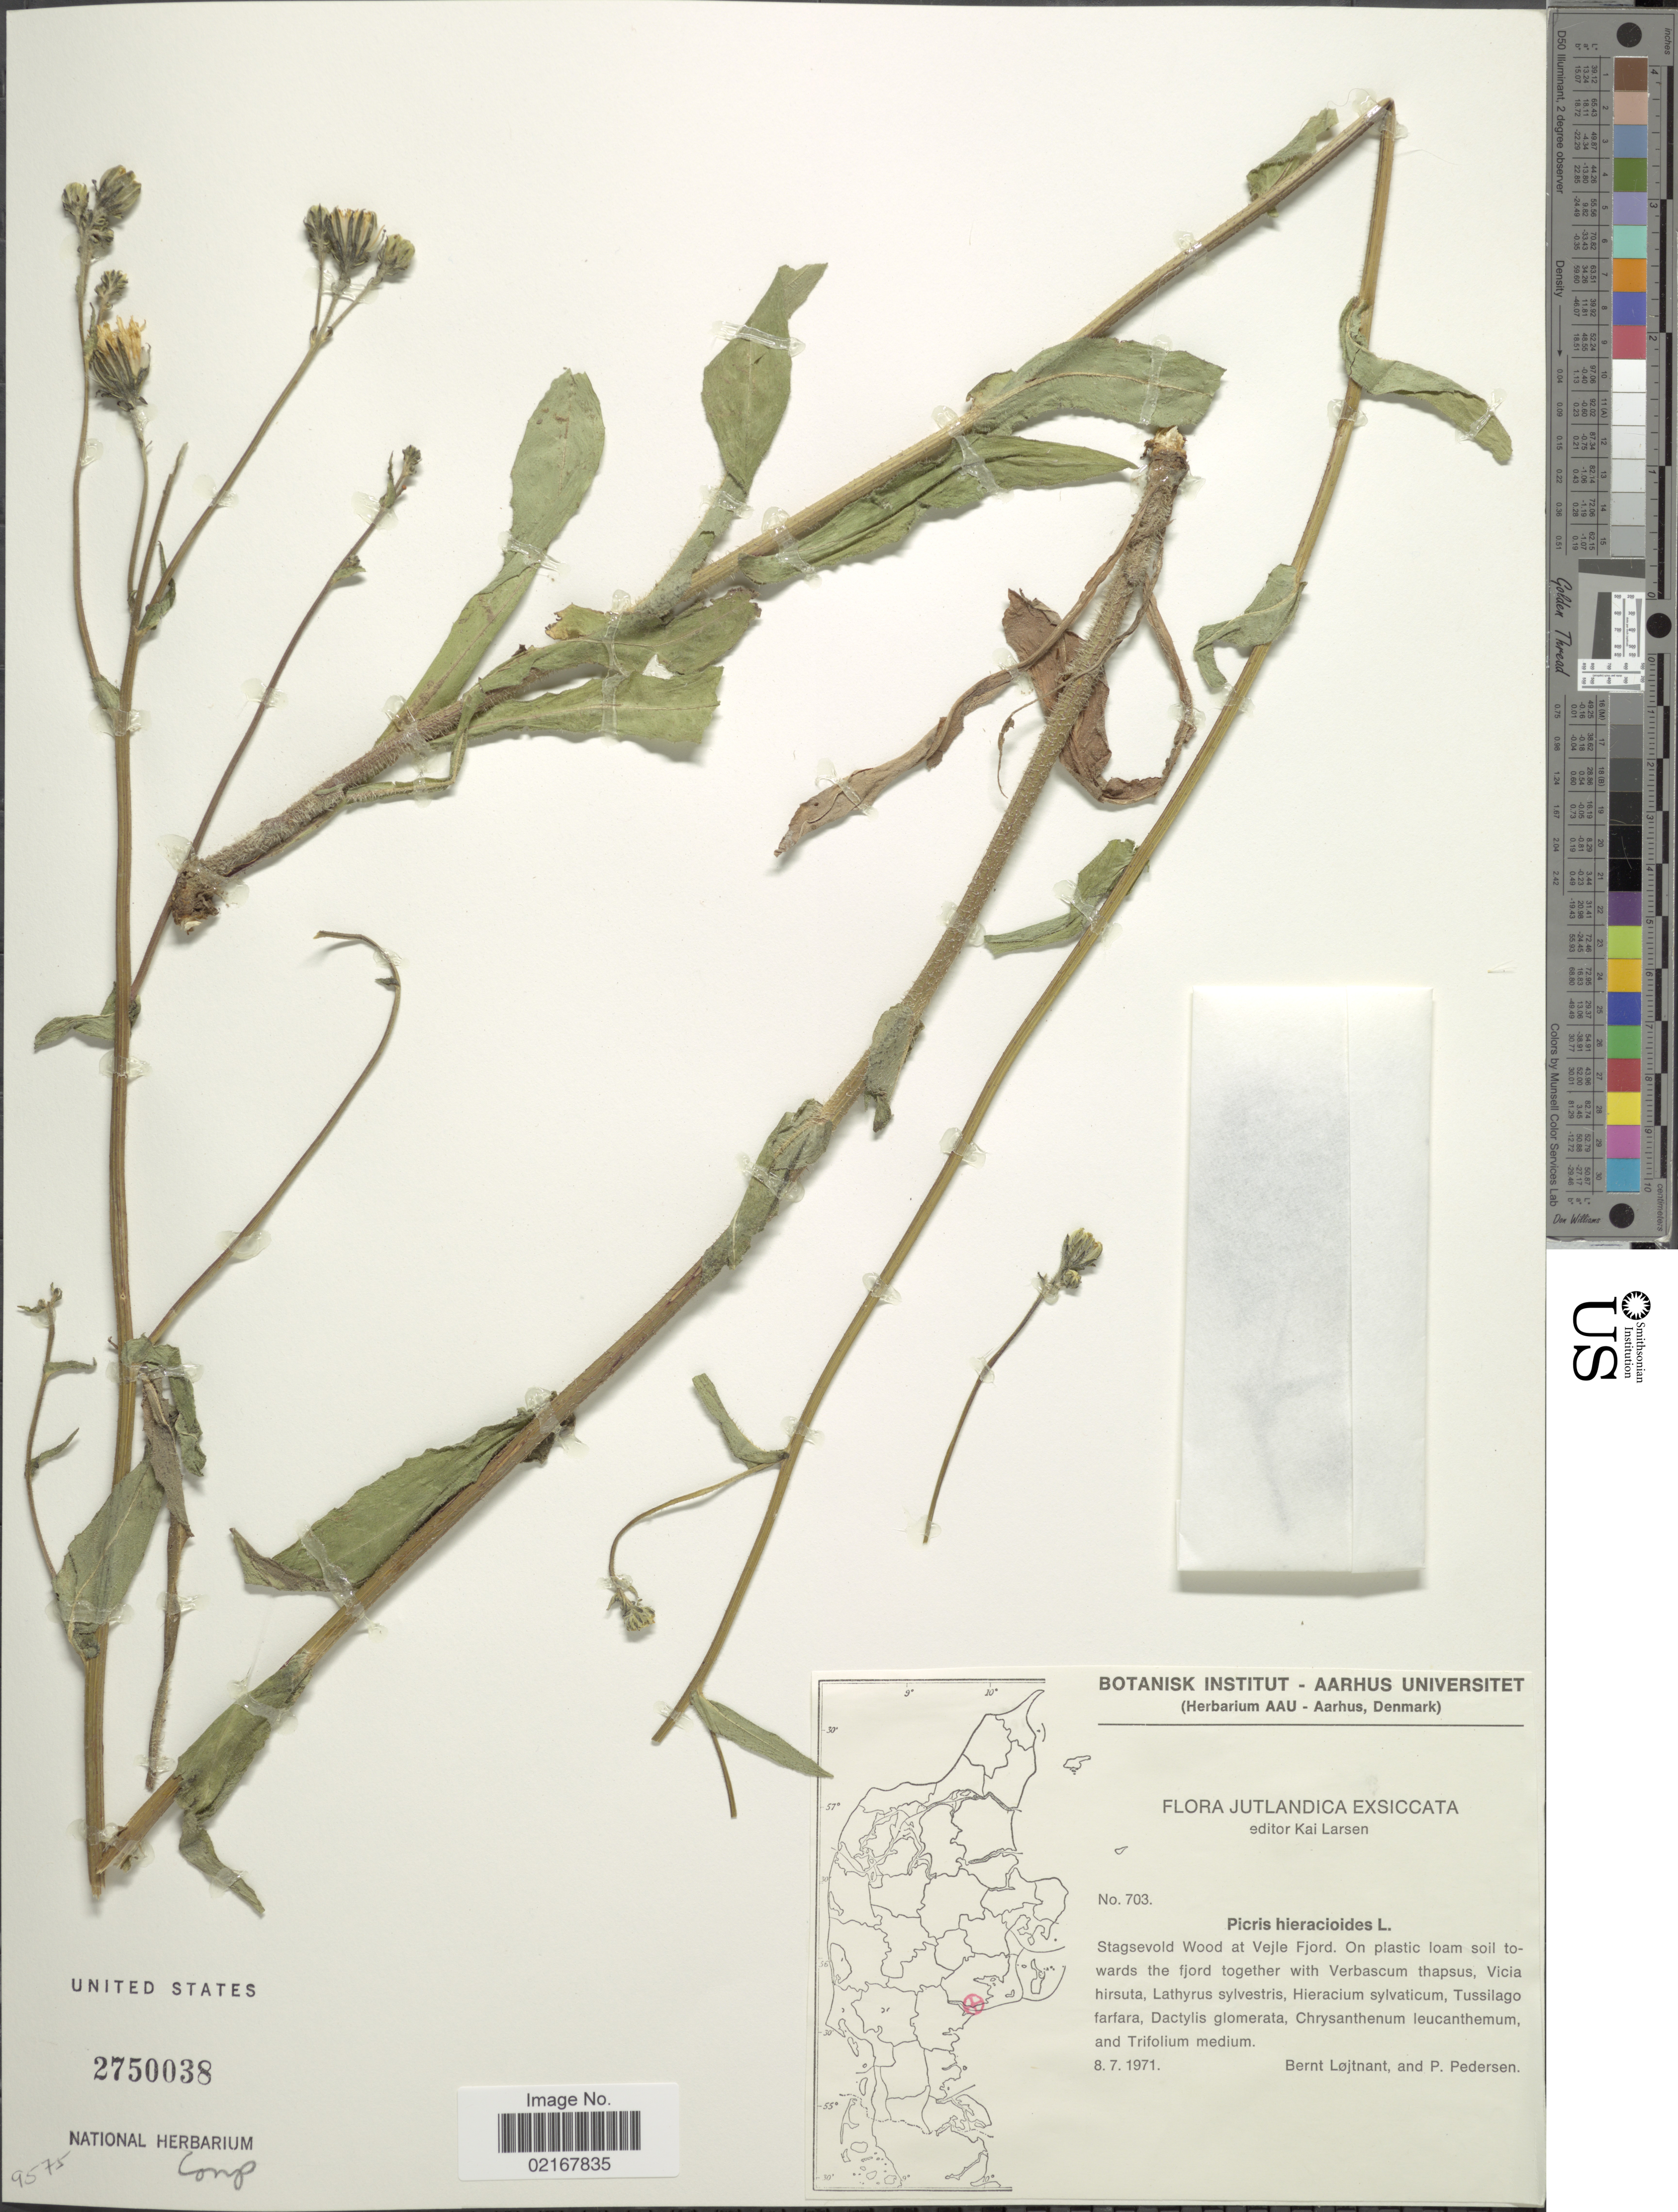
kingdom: Plantae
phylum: Tracheophyta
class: Magnoliopsida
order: Asterales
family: Asteraceae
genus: Picris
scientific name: Picris hieracioides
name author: L.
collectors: B. Löjtnant & P. Pedersen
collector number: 703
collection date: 1971-07-08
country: Denmark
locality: Jutlandica, Stagsevold Wood at Vejle Fjord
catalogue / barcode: US 2750038